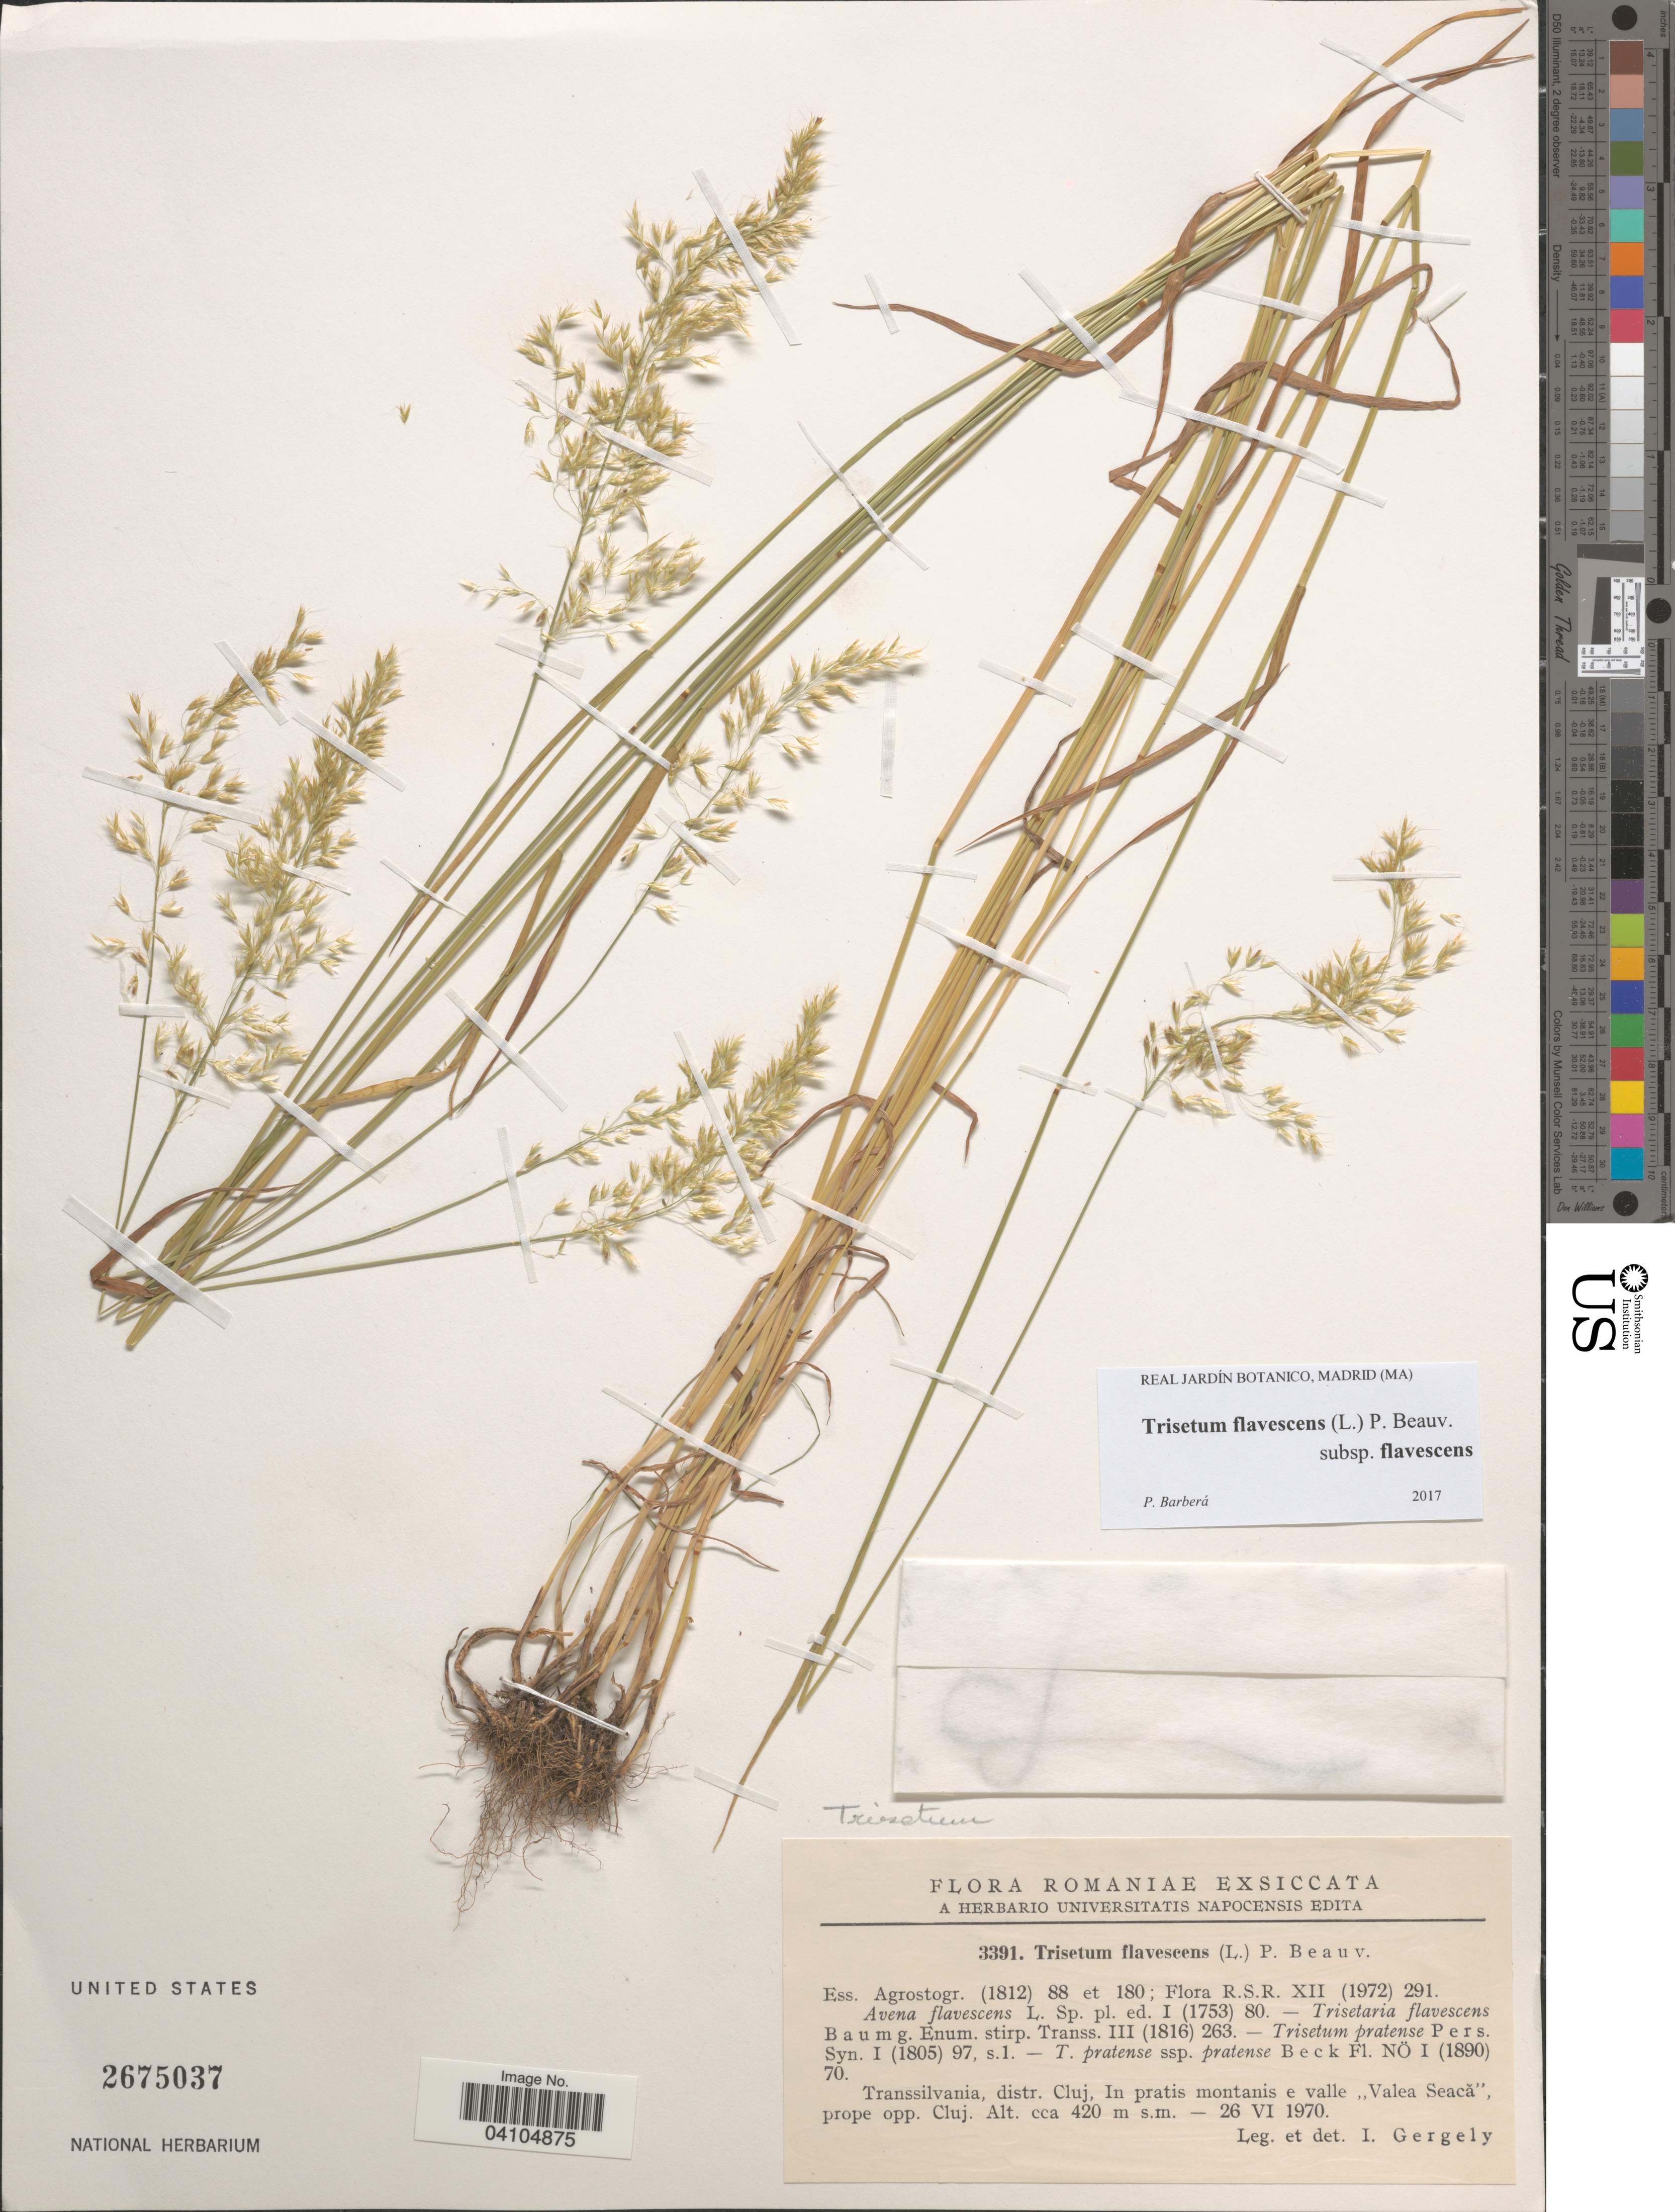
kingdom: Plantae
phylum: Tracheophyta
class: Liliopsida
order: Poales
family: Poaceae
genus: Trisetum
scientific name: Trisetum flavescens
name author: (L.) P. Beauv.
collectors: I. Gergely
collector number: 3391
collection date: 1970-06-26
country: Romania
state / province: Cluj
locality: Transsilvania, distr. Cluj. In pratis montanis e valle „Valea Seacă', prope opp. Cluj.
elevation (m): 420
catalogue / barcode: US 2675037